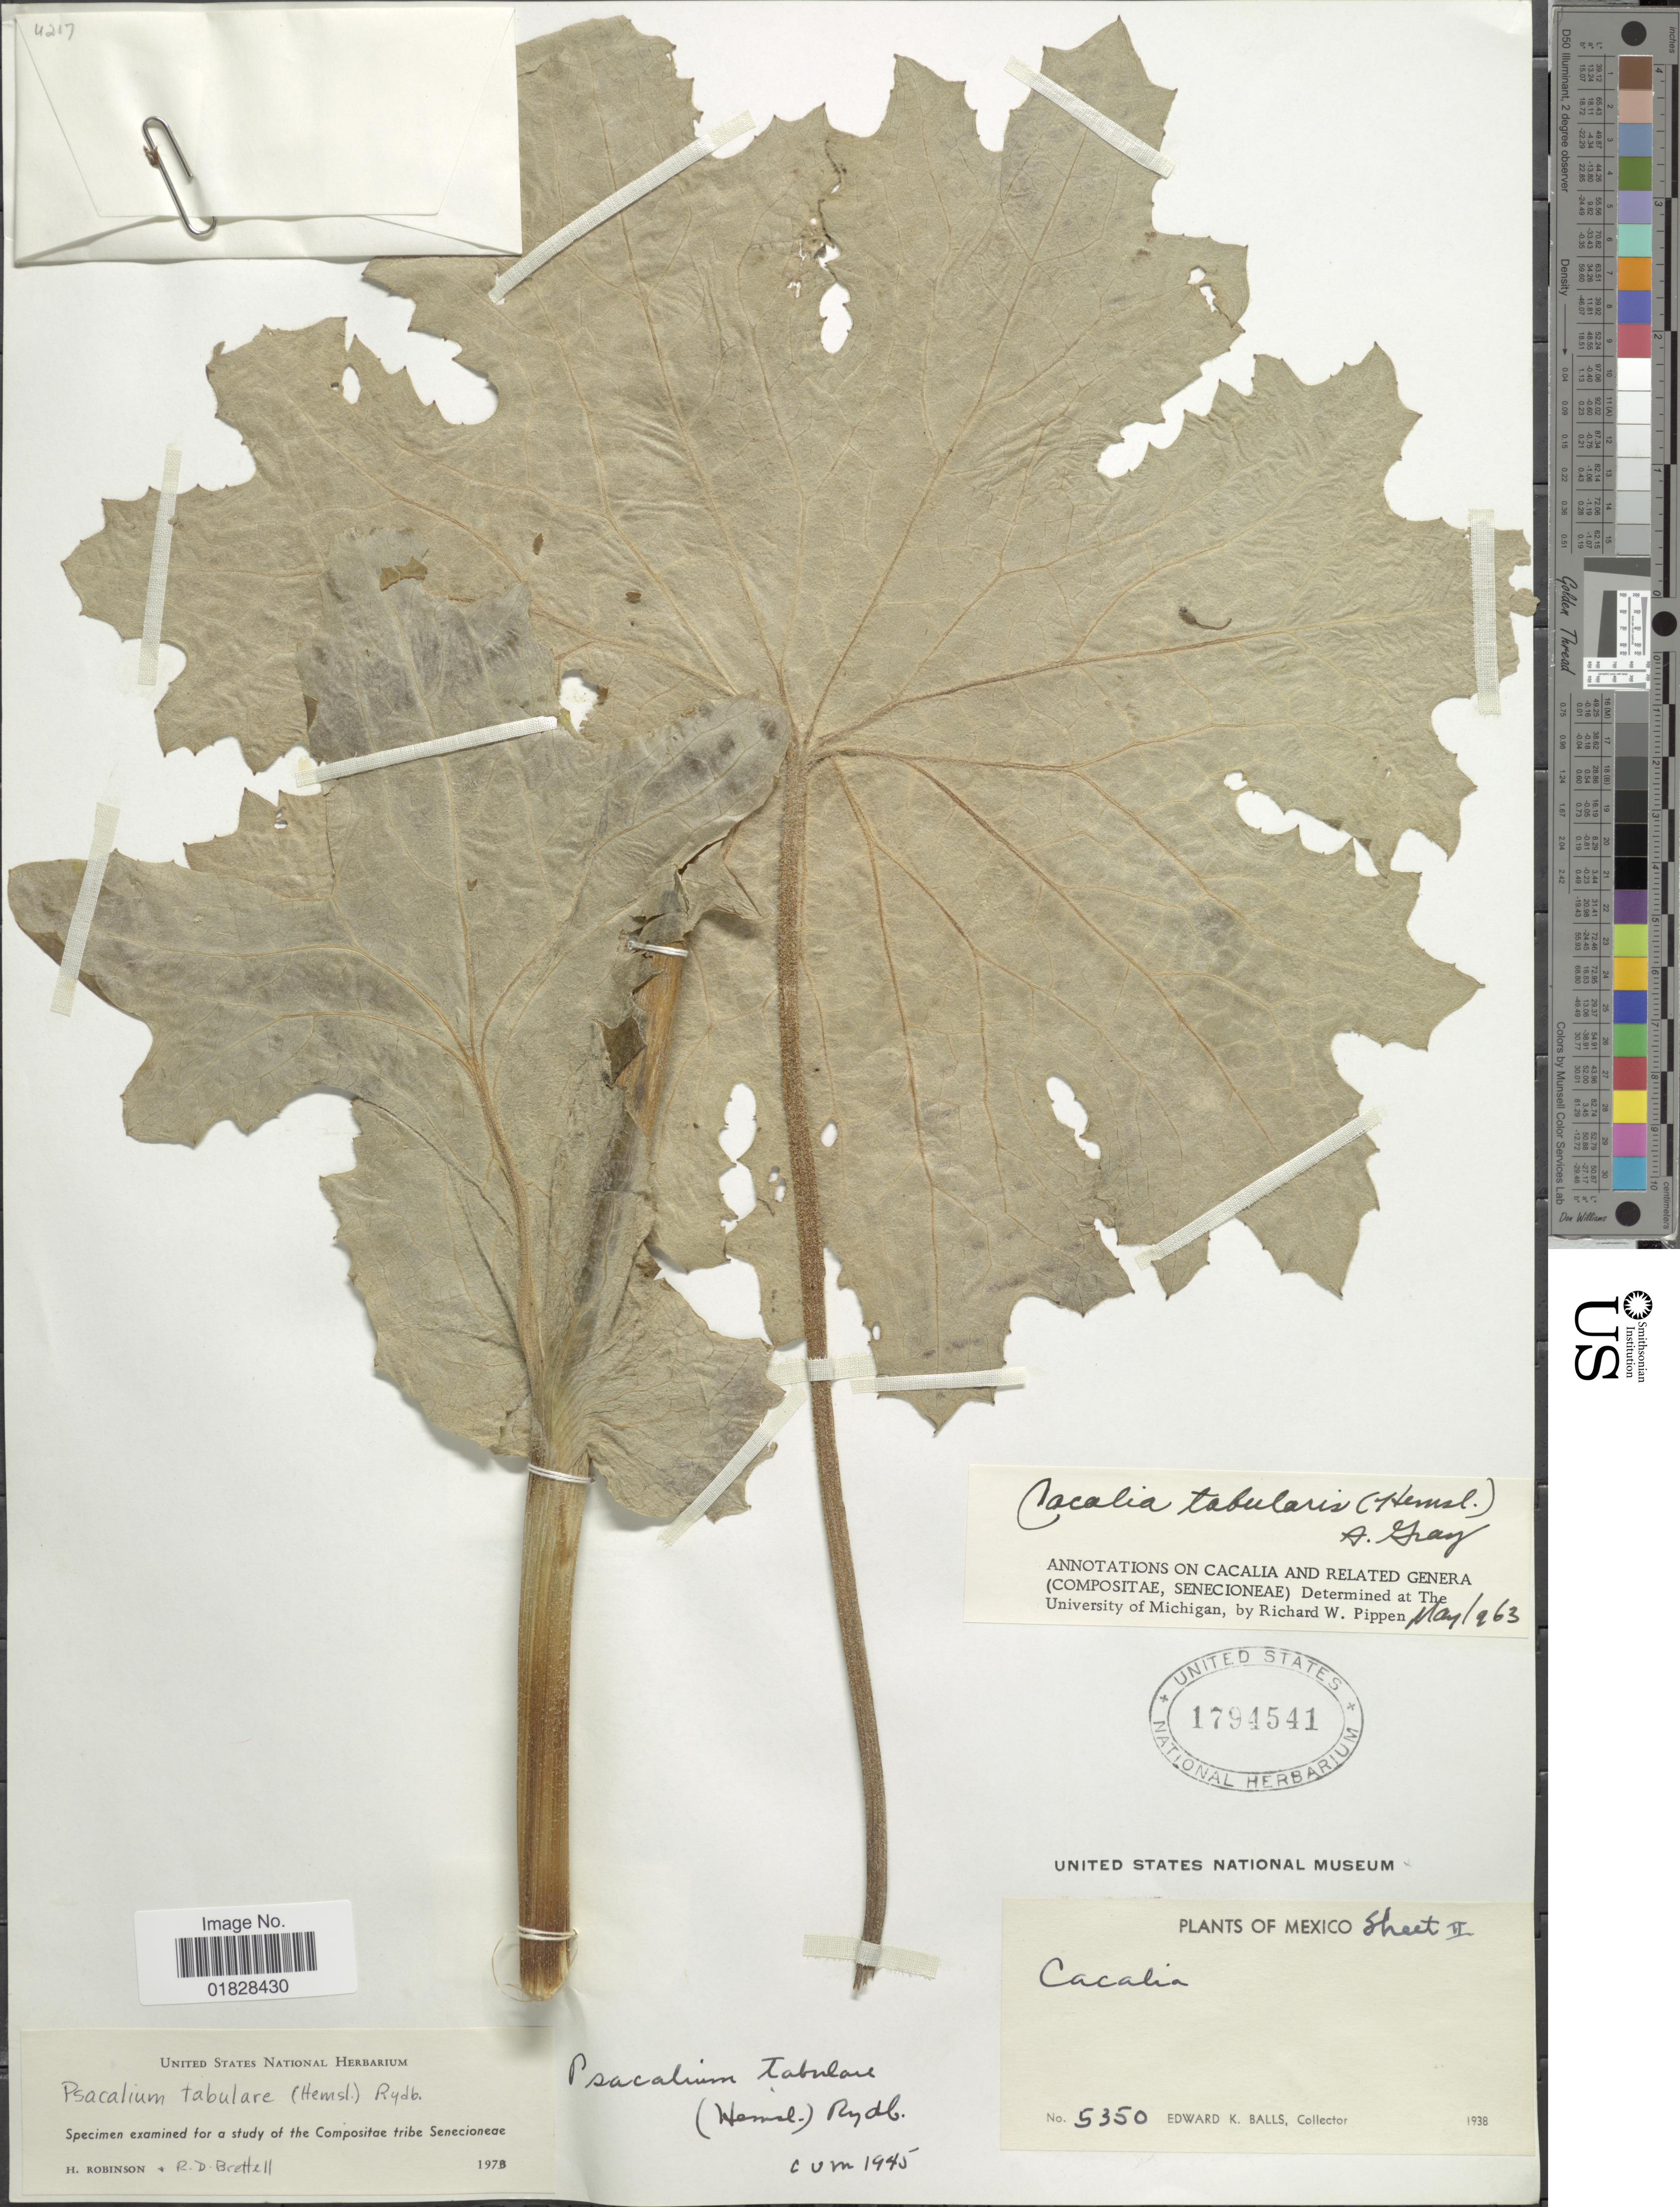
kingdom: Plantae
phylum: Tracheophyta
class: Magnoliopsida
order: Asterales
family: Asteraceae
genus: Psacalium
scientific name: Psacalium tabulare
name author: (Hemsl.) Rydb.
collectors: E. K. Balls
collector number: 5350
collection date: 1938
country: Mexico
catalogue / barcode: US 1794541